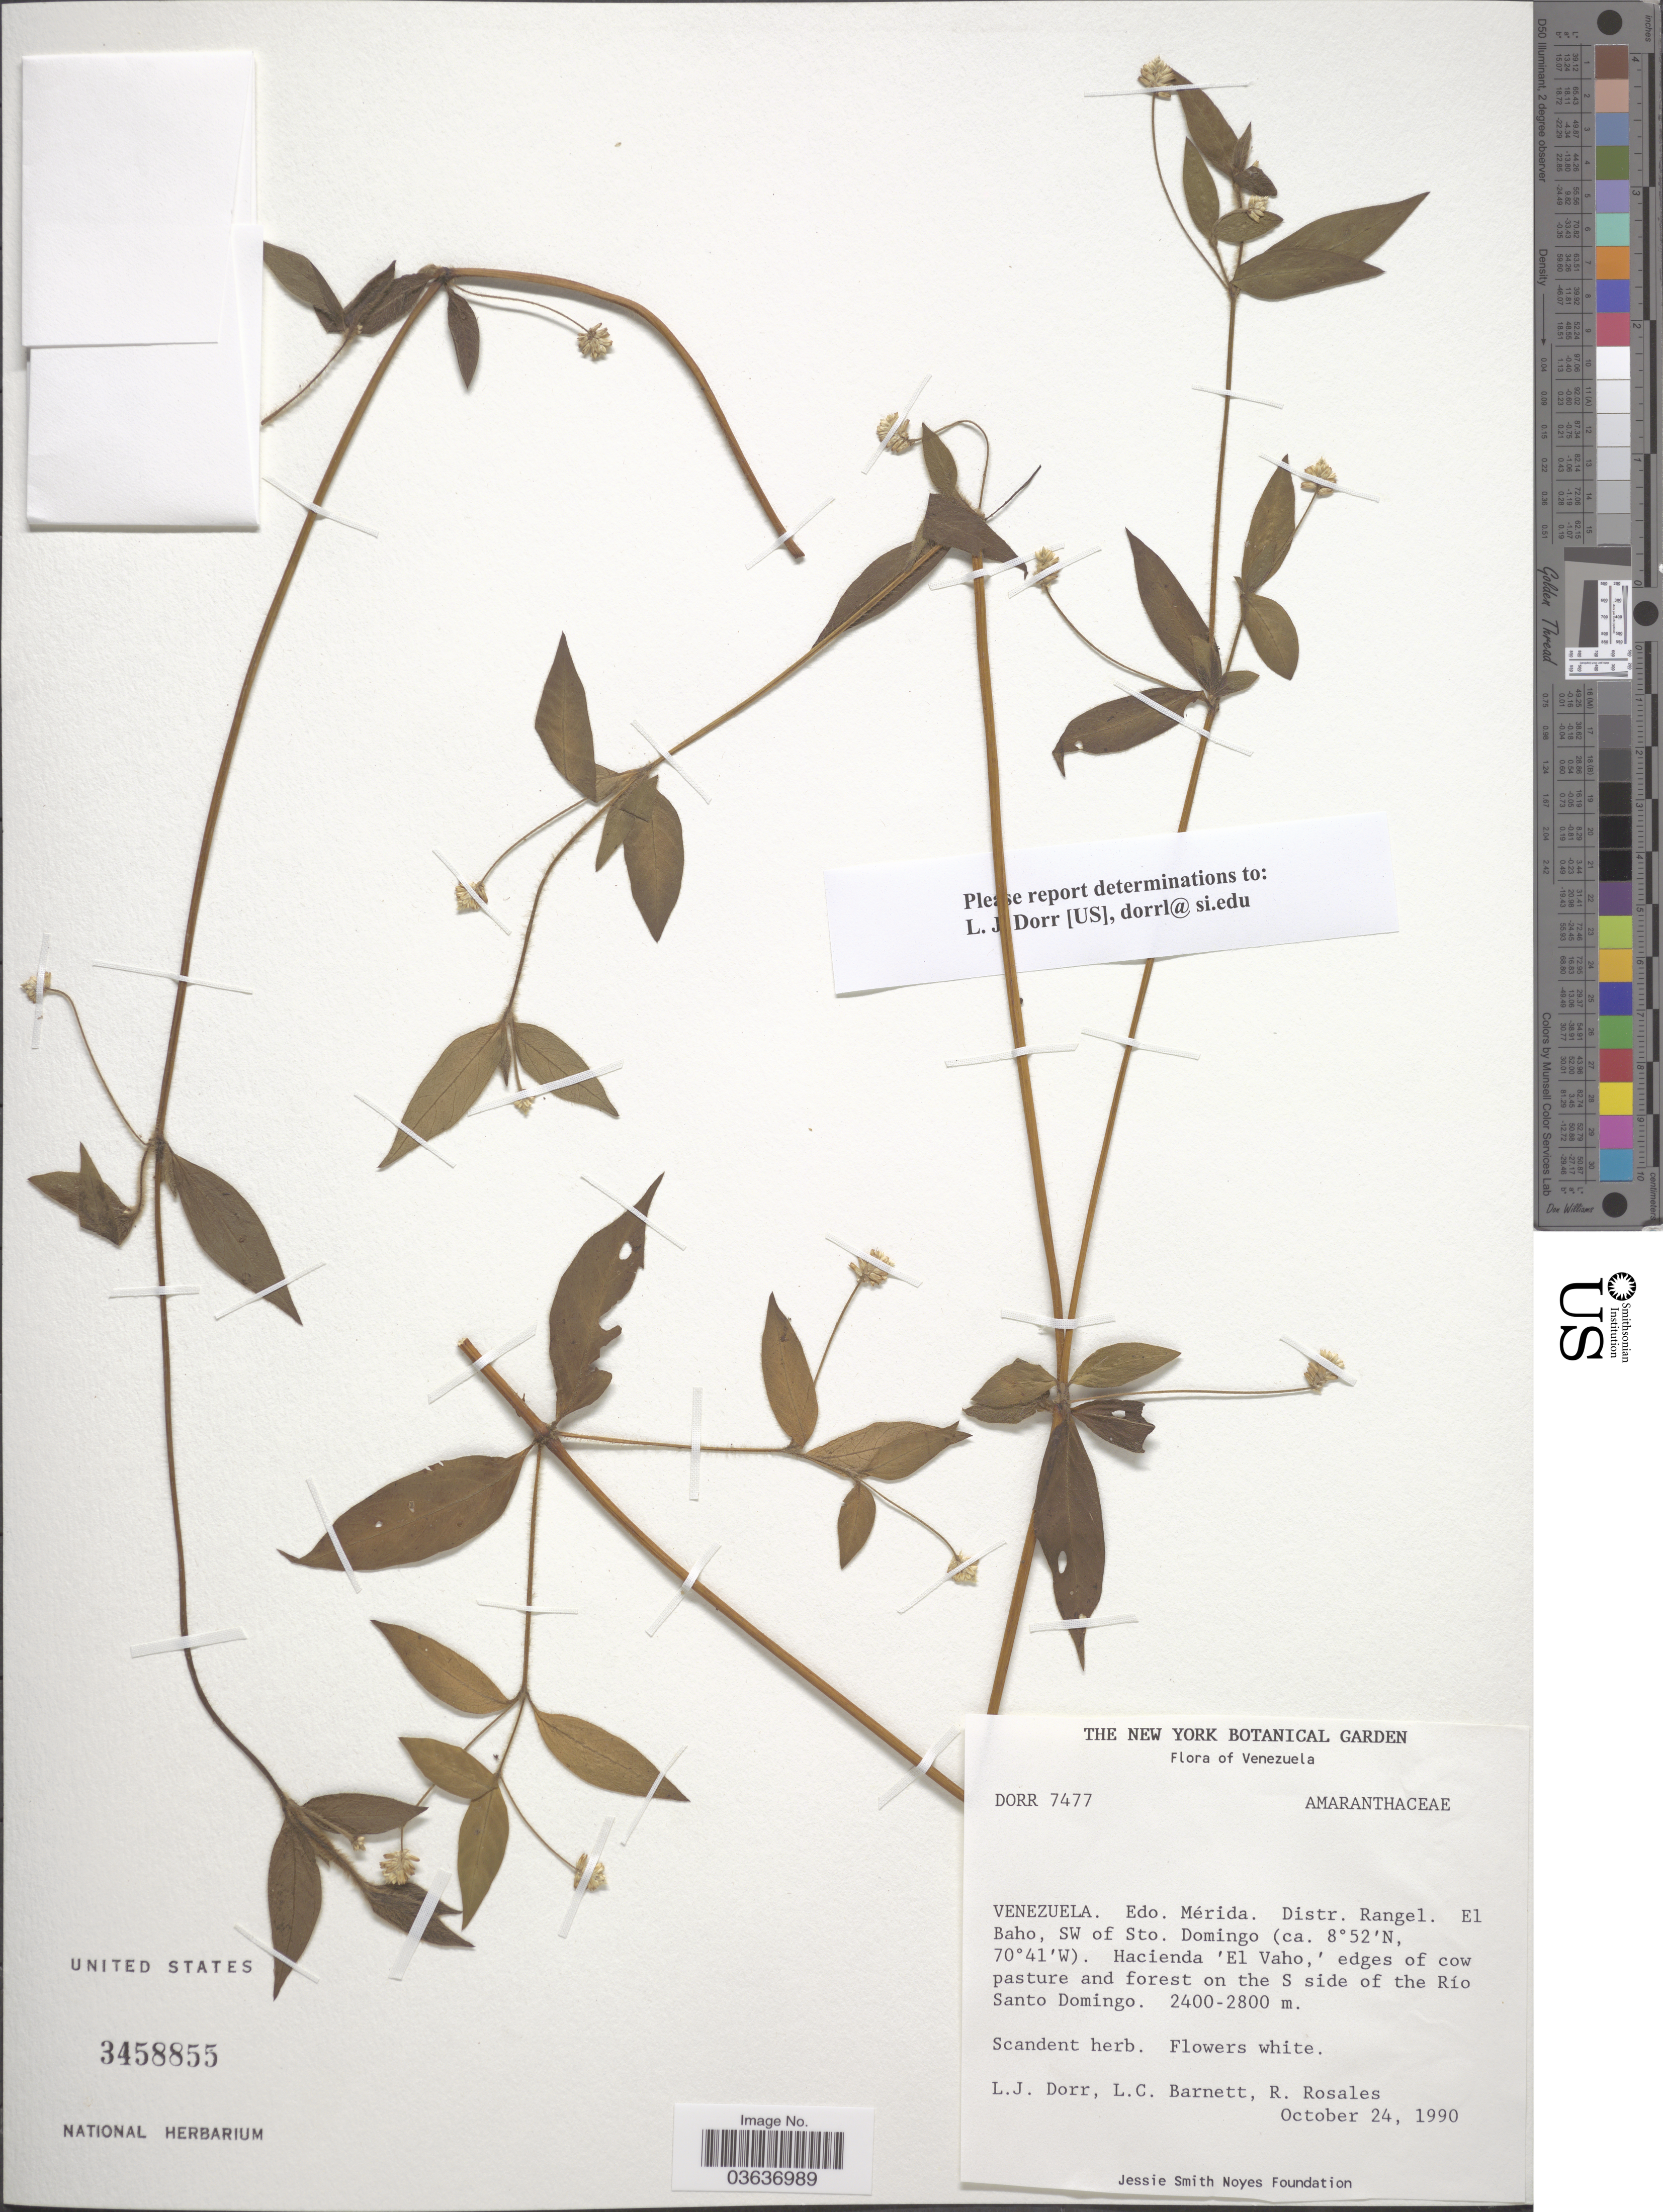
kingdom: Plantae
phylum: Tracheophyta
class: Magnoliopsida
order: Caryophyllales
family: Amaranthaceae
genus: Alternanthera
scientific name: Alternanthera sp.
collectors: L. J. Dorr, L. C. Barnett & R. Rosales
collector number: Dorr 7477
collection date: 1990-10-24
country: Venezuela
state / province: Mérida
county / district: Rangel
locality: El Baho, SW of Sto. Domingo. Hacienda 'El Vaho' S side of the Río Santo Domingo.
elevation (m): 2400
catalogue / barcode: US 3458855